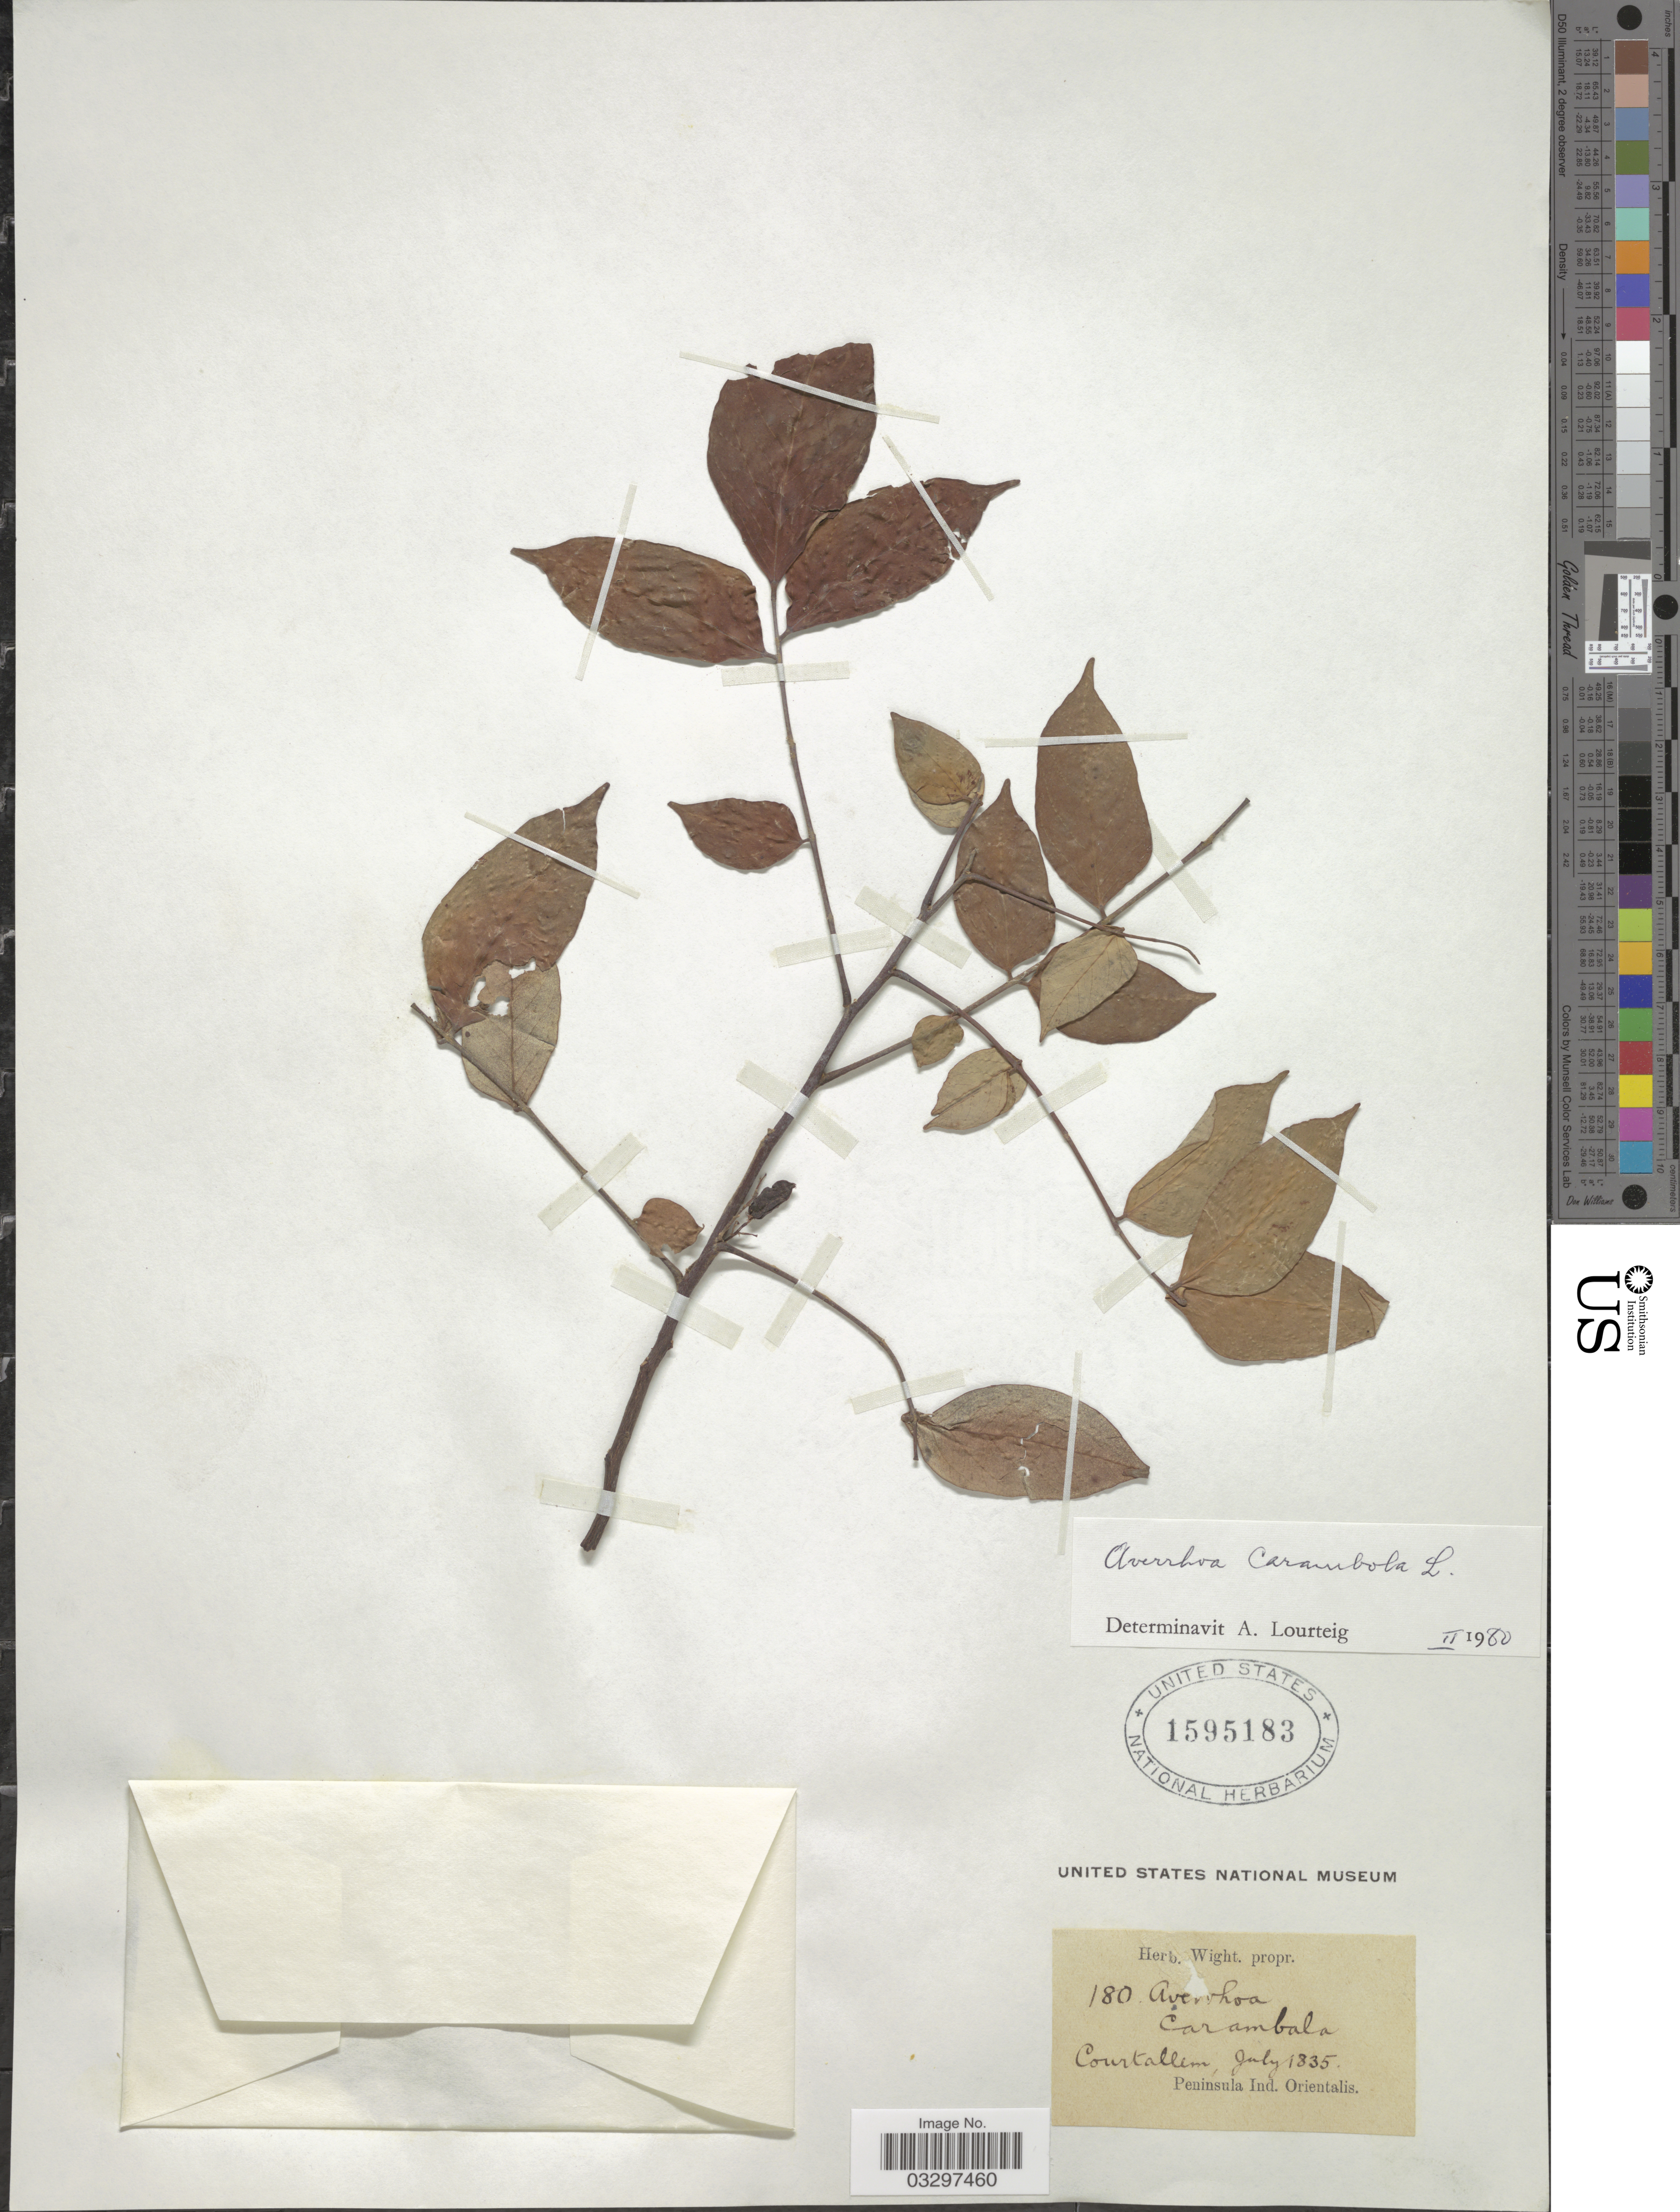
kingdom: Plantae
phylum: Tracheophyta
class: Magnoliopsida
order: Oxalidales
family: Oxalidaceae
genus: Averrhoa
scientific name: Averrhoa carambola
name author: L.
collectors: ex Herb. Wight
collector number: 180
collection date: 1835-07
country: India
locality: Courtallim. Peninsula Ind. Orientalis.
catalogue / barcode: US 1595183